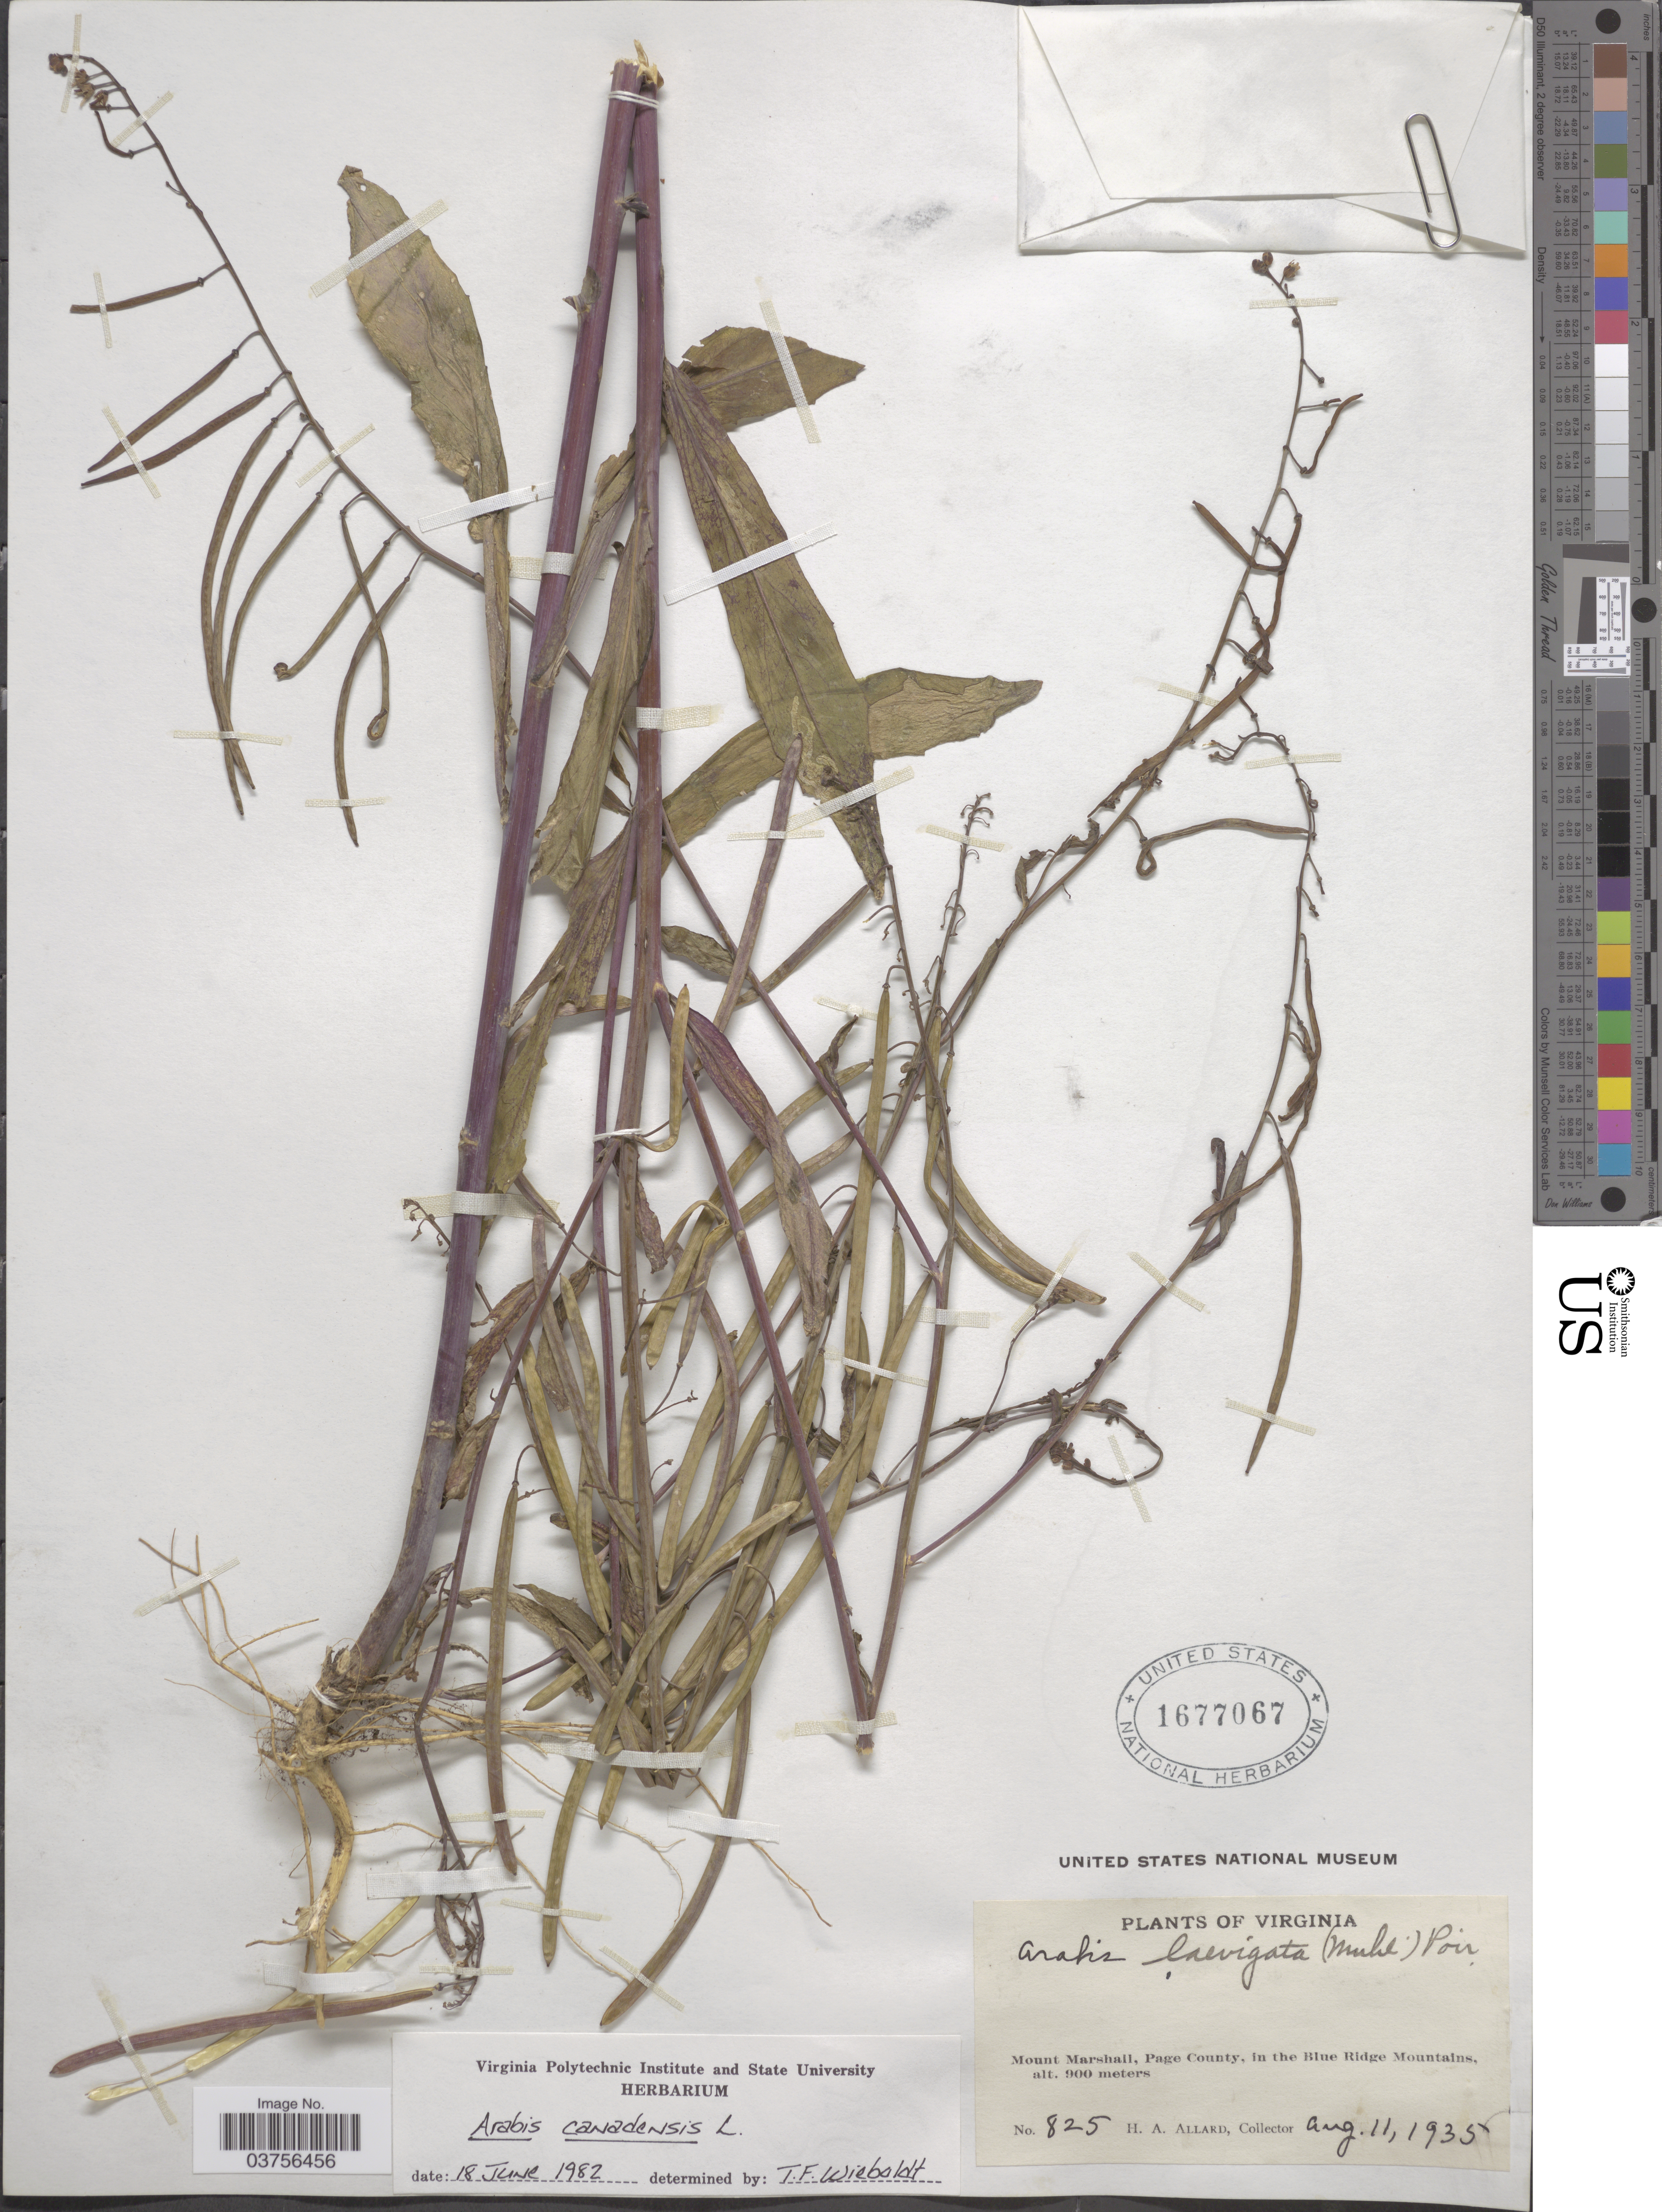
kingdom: Plantae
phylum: Tracheophyta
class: Magnoliopsida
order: Brassicales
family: Brassicaceae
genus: Arabis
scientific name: Arabis canadensis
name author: L.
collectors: H. A. Allard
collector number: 825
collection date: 1935-08-11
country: United States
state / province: Virginia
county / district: Page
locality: Mount Marshall, in the Blue Ridge Mountains.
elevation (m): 900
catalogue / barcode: US 1677067